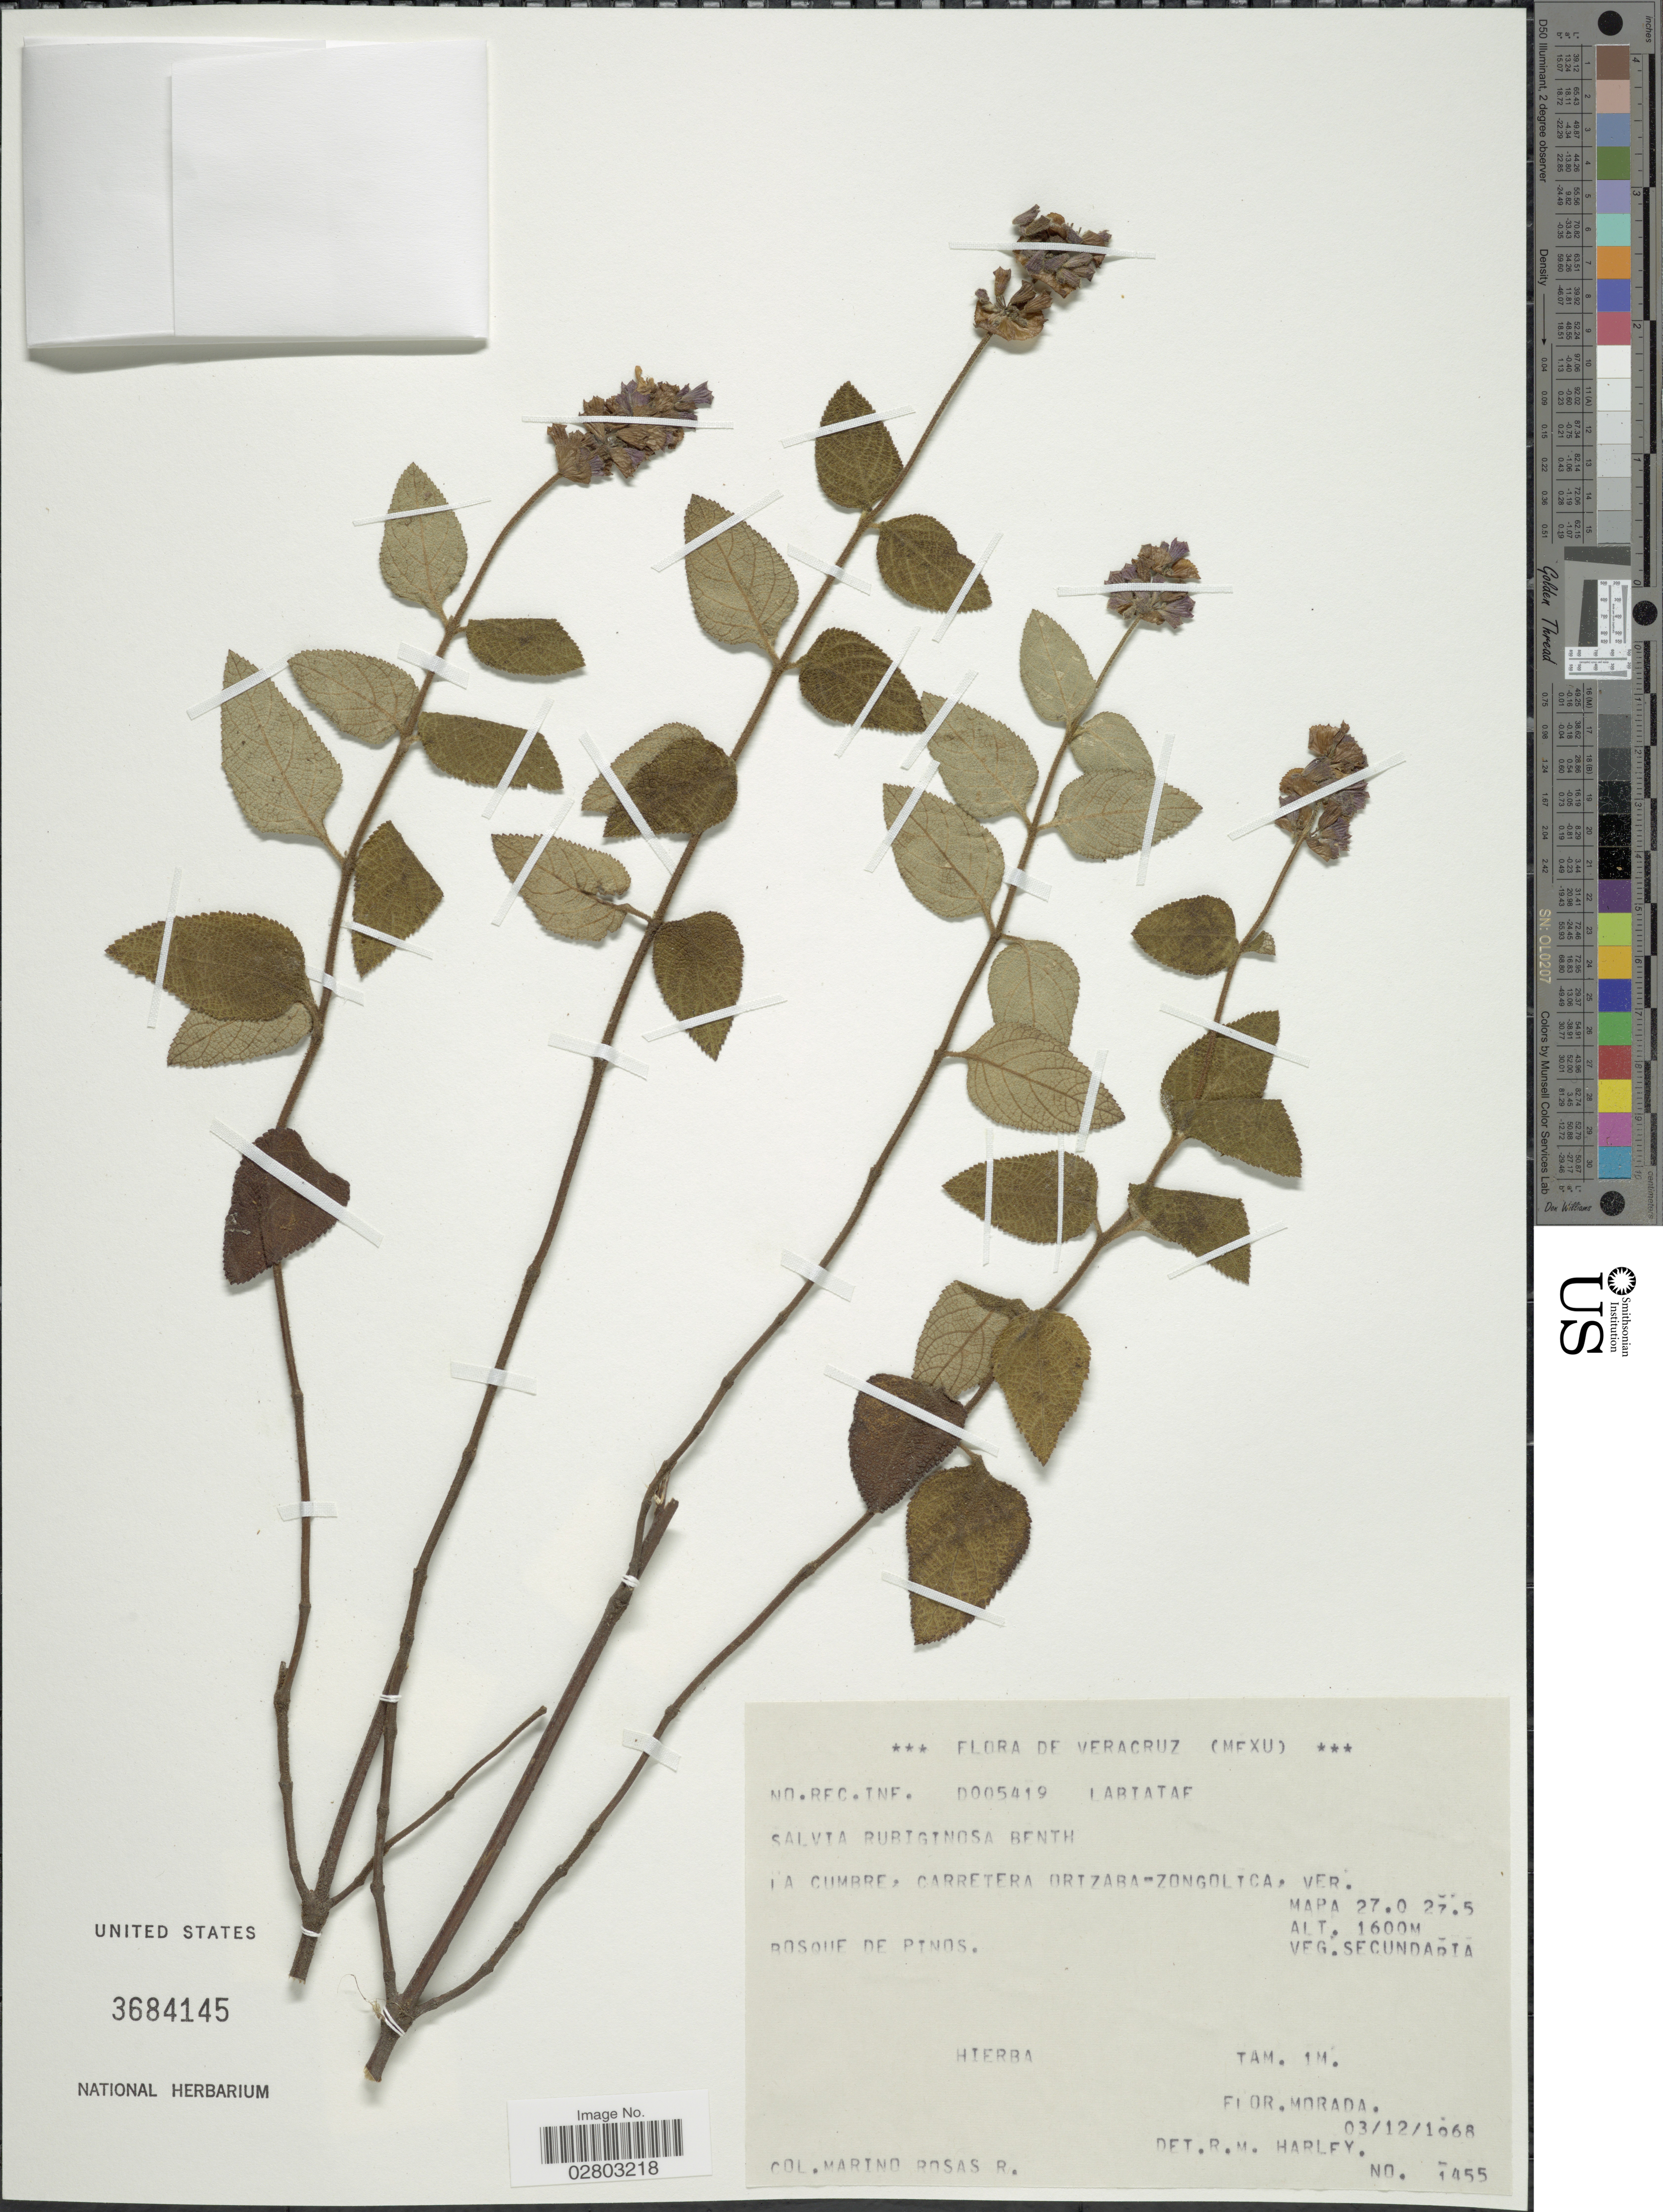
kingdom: Plantae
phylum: Tracheophyta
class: Magnoliopsida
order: Lamiales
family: Lamiaceae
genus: Salvia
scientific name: Salvia rubiginosa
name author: Benth.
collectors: M. Rosas R.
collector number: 3455*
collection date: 1968-12-03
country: Mexico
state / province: Veracruz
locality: Veracruz, La Cumbre, Carretera Orizaba-Zongolica.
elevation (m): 1600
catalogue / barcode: US 3684145